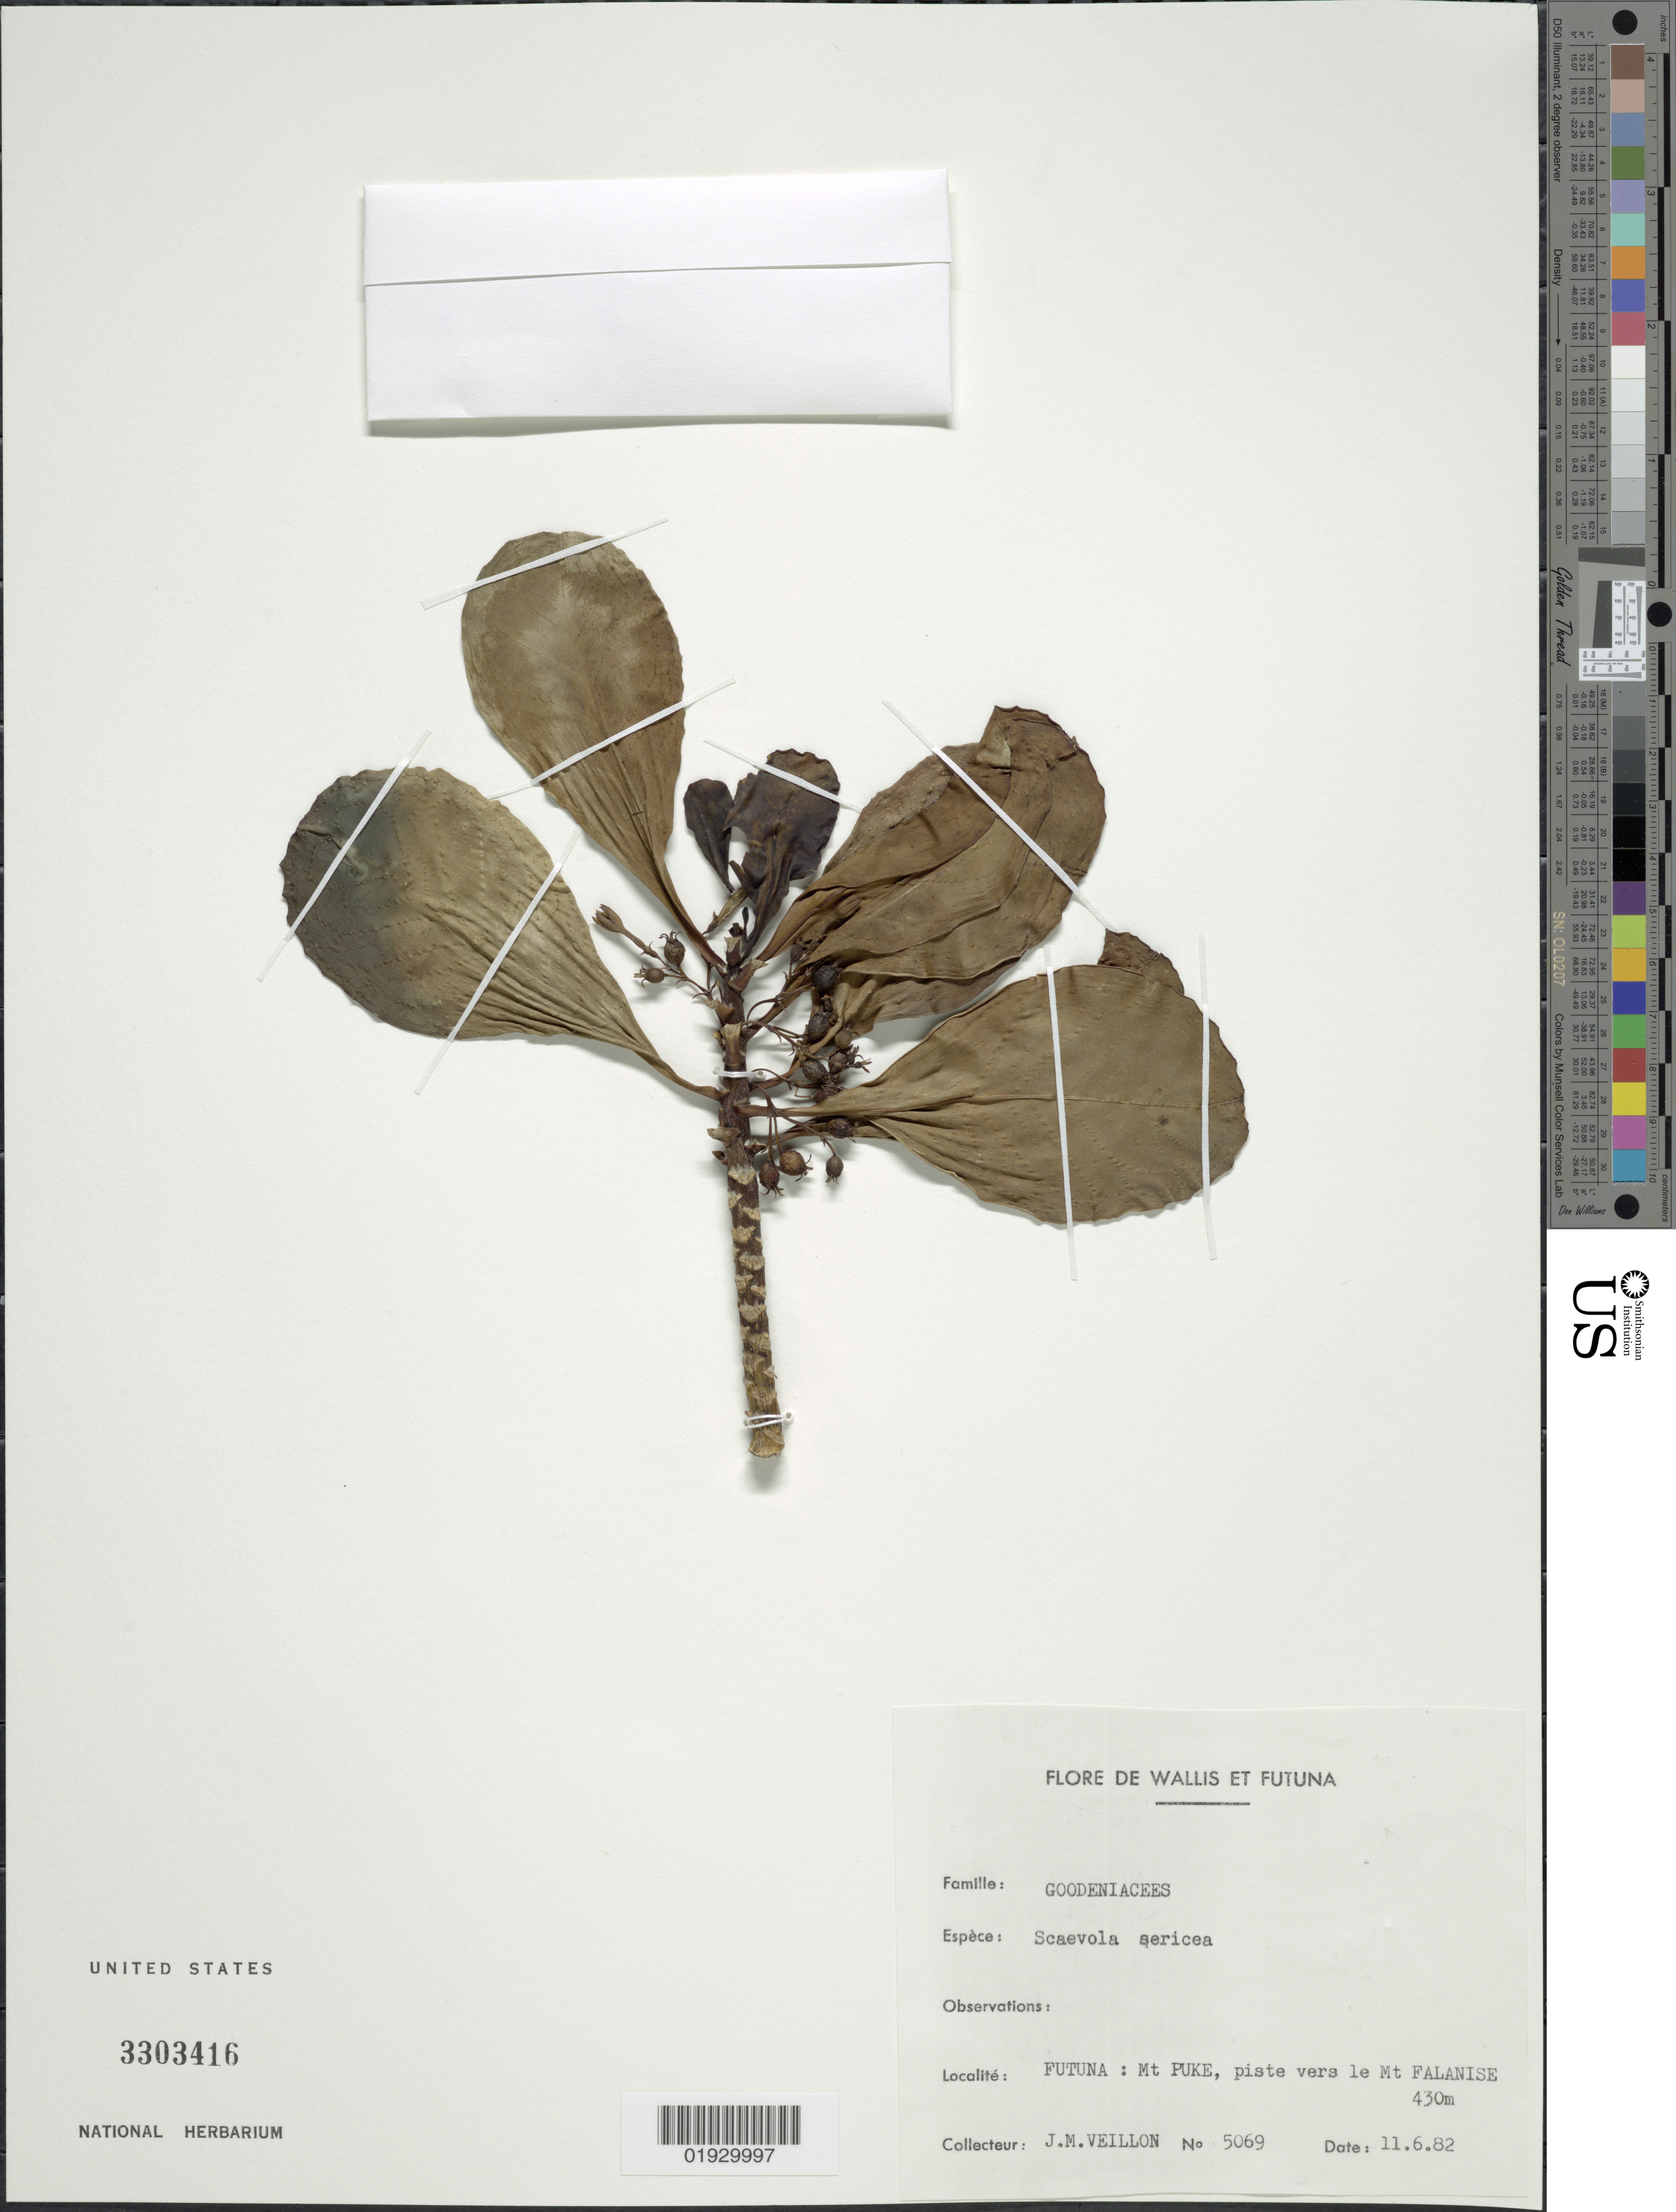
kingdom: Plantae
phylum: Tracheophyta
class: Magnoliopsida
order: Asterales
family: Goodeniaceae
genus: Scaevola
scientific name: Scaevola taccada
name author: (Gaertn.) Roxb.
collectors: J. Veillon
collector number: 5069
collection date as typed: Transcribed d/m/y: 11/6/82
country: Wallis and Futuna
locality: Futuna, Mt Puke, piste vers le Mt Falanise.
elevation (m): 430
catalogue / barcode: US 3303416